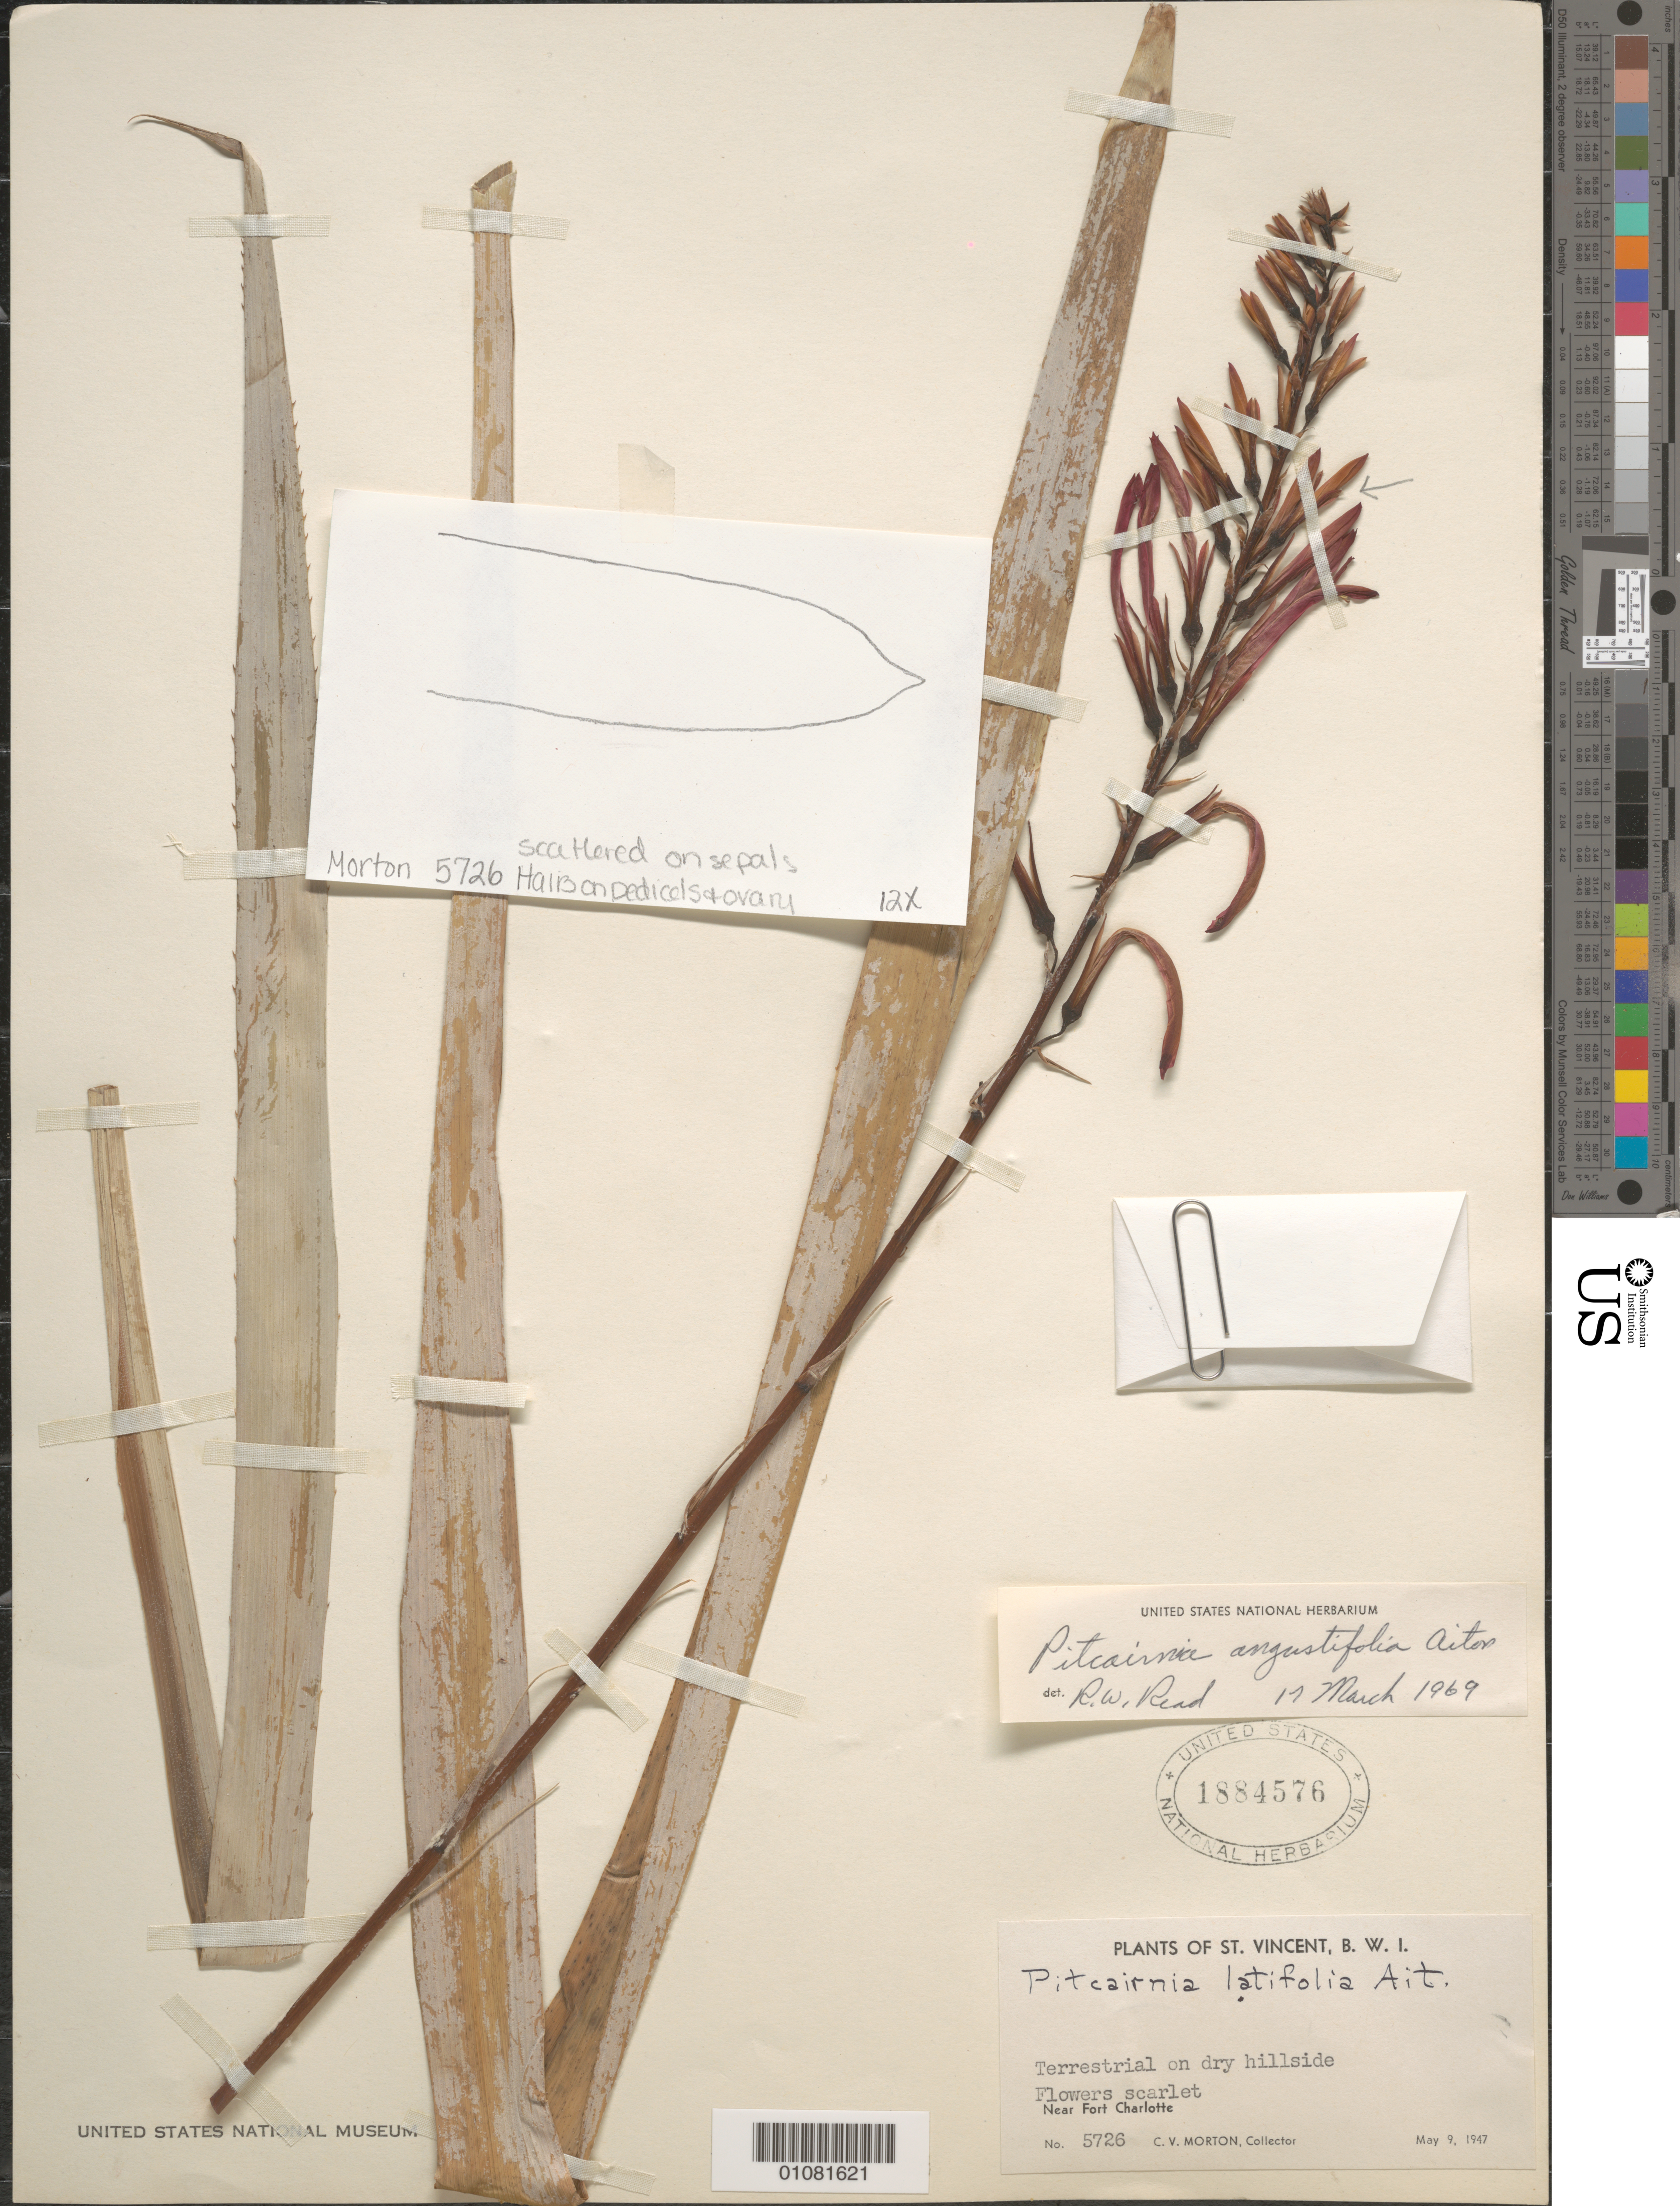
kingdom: Plantae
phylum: Tracheophyta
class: Liliopsida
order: Poales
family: Bromeliaceae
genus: Pitcairnia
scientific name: Pitcairnia angustifolia var. angustifolia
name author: Sol. ex Aiton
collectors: C. V. Morton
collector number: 5726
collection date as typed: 09 May 1947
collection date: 1947-05-09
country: St. Vincent - Grenadines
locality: Near Fort Charlotte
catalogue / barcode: US 1884576